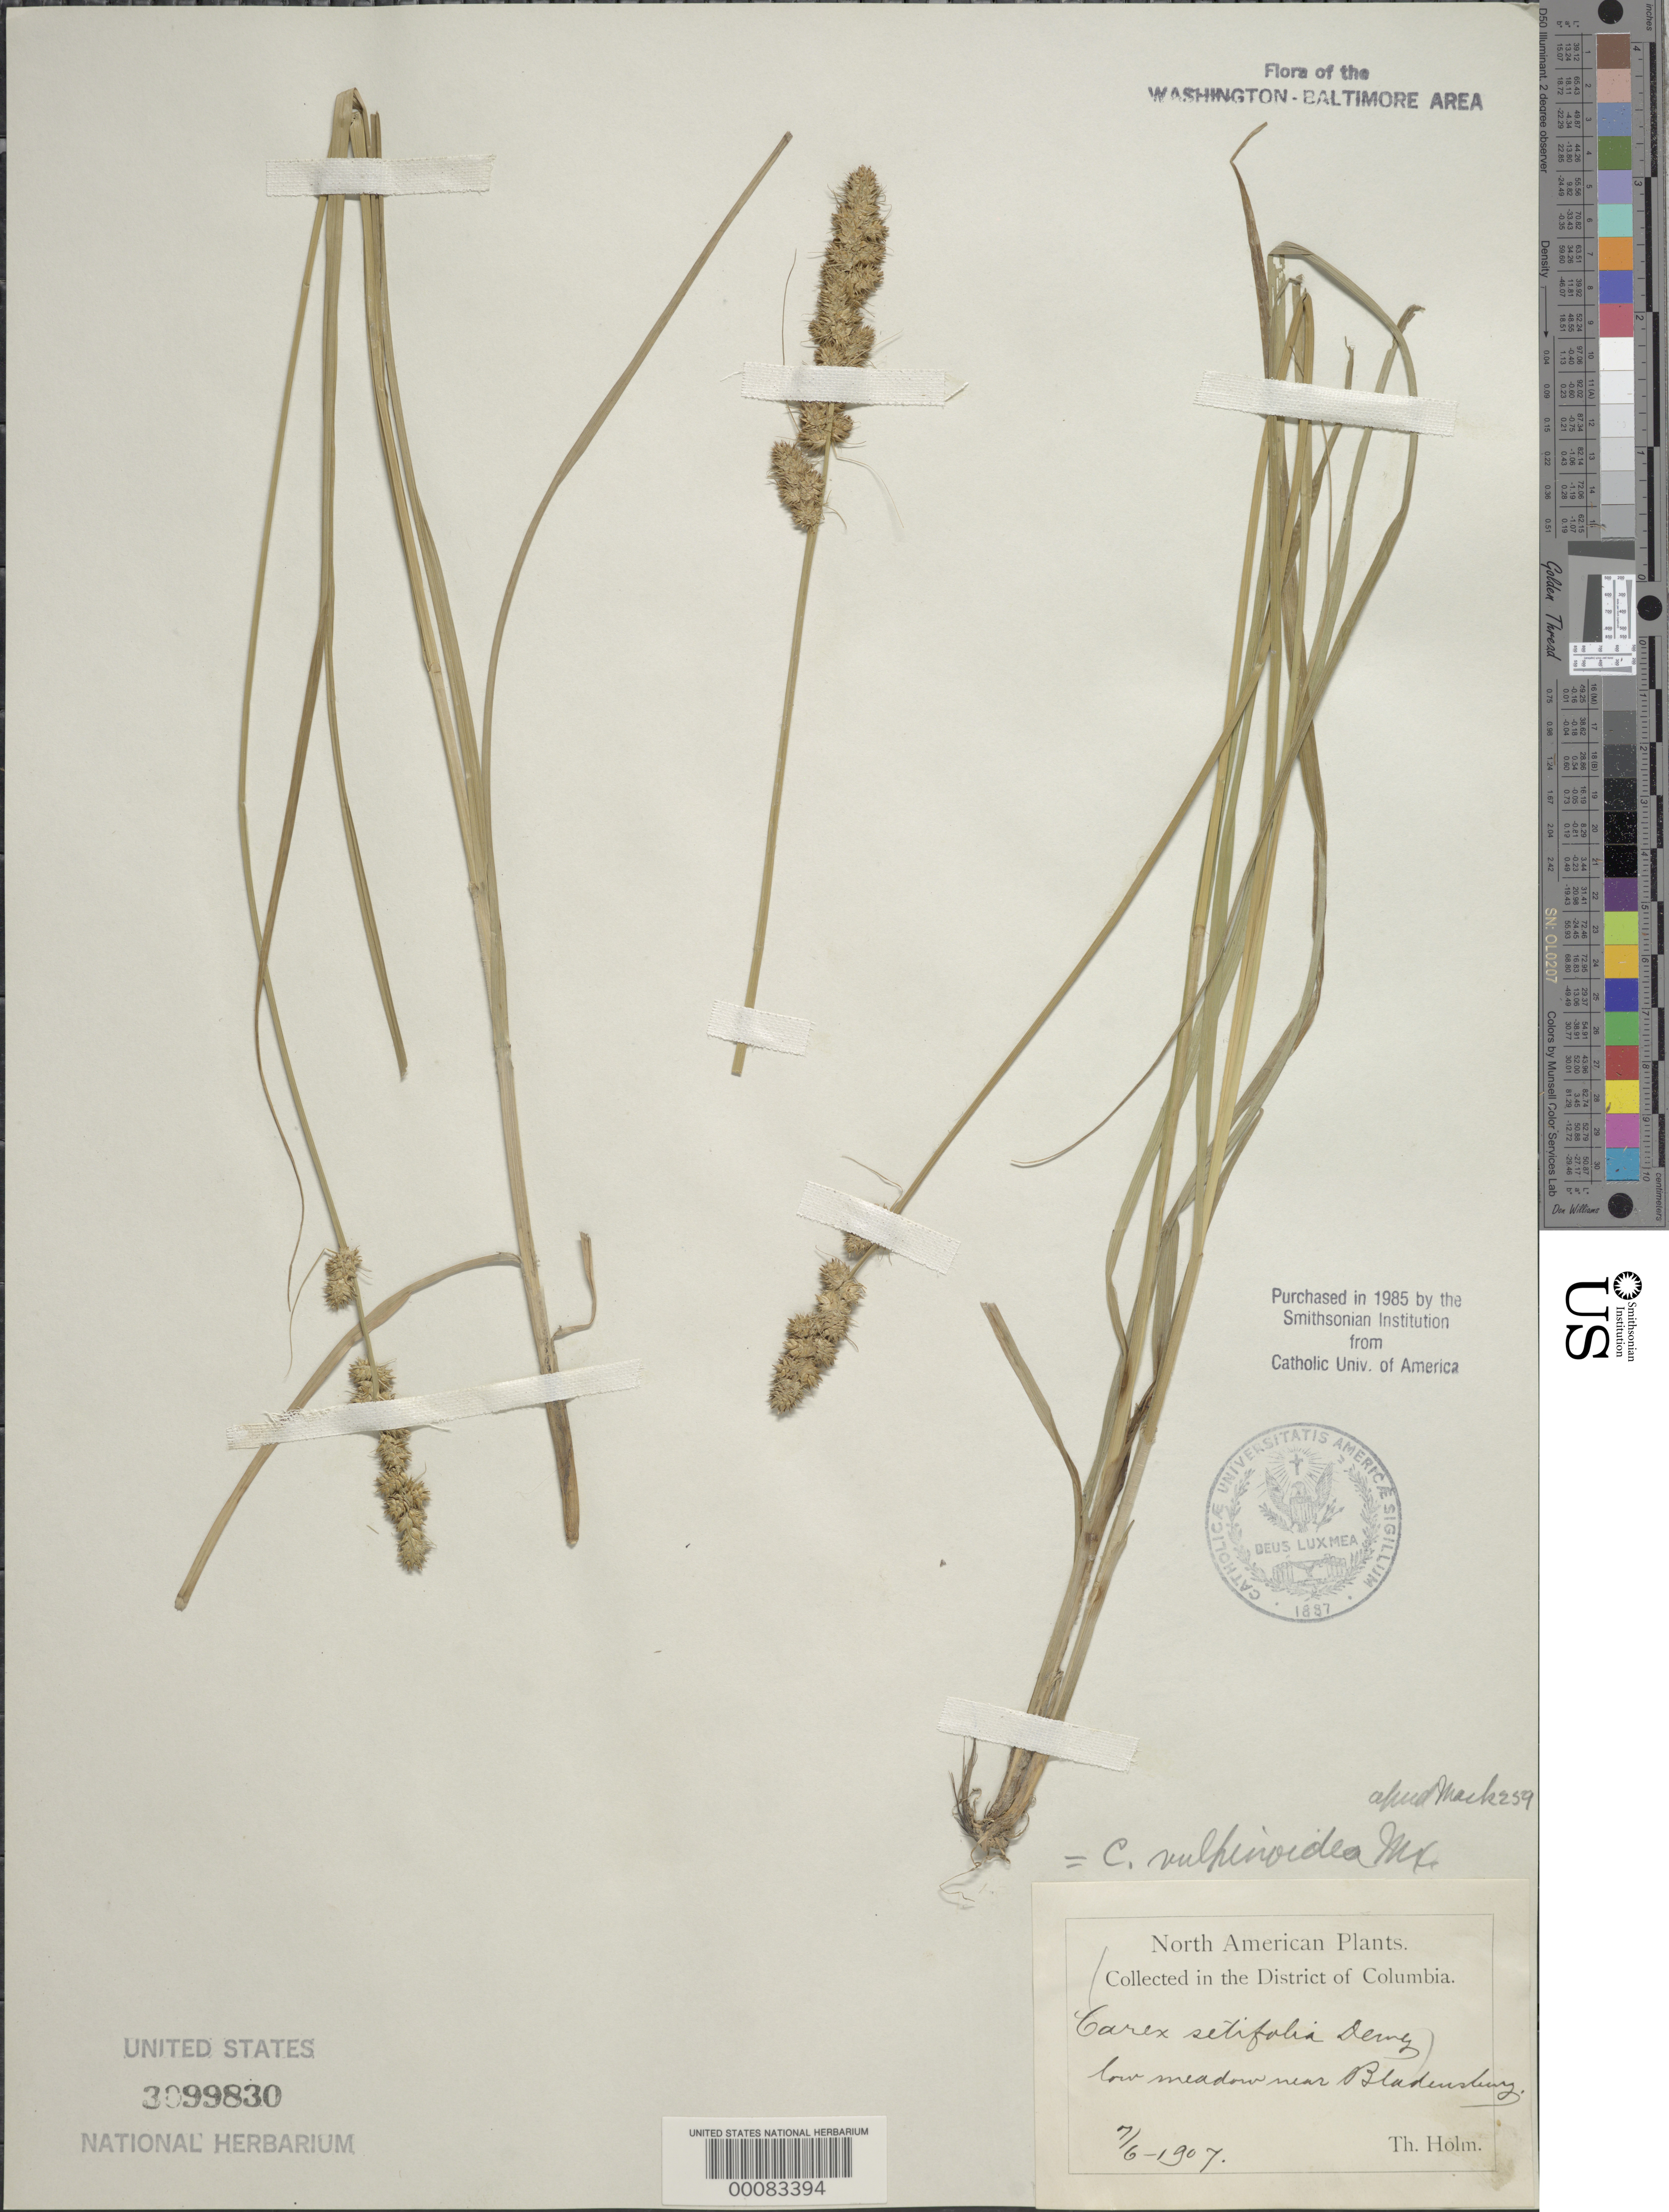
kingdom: Plantae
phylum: Tracheophyta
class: Liliopsida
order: Poales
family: Cyperaceae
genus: Carex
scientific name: Carex vulpinoidea Michx.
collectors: T. Holm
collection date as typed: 07 Jun 1907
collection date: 1907-06-07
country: United States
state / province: Maryland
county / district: Prince George's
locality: Near Bladensburg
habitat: Low meadows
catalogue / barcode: US 3099830